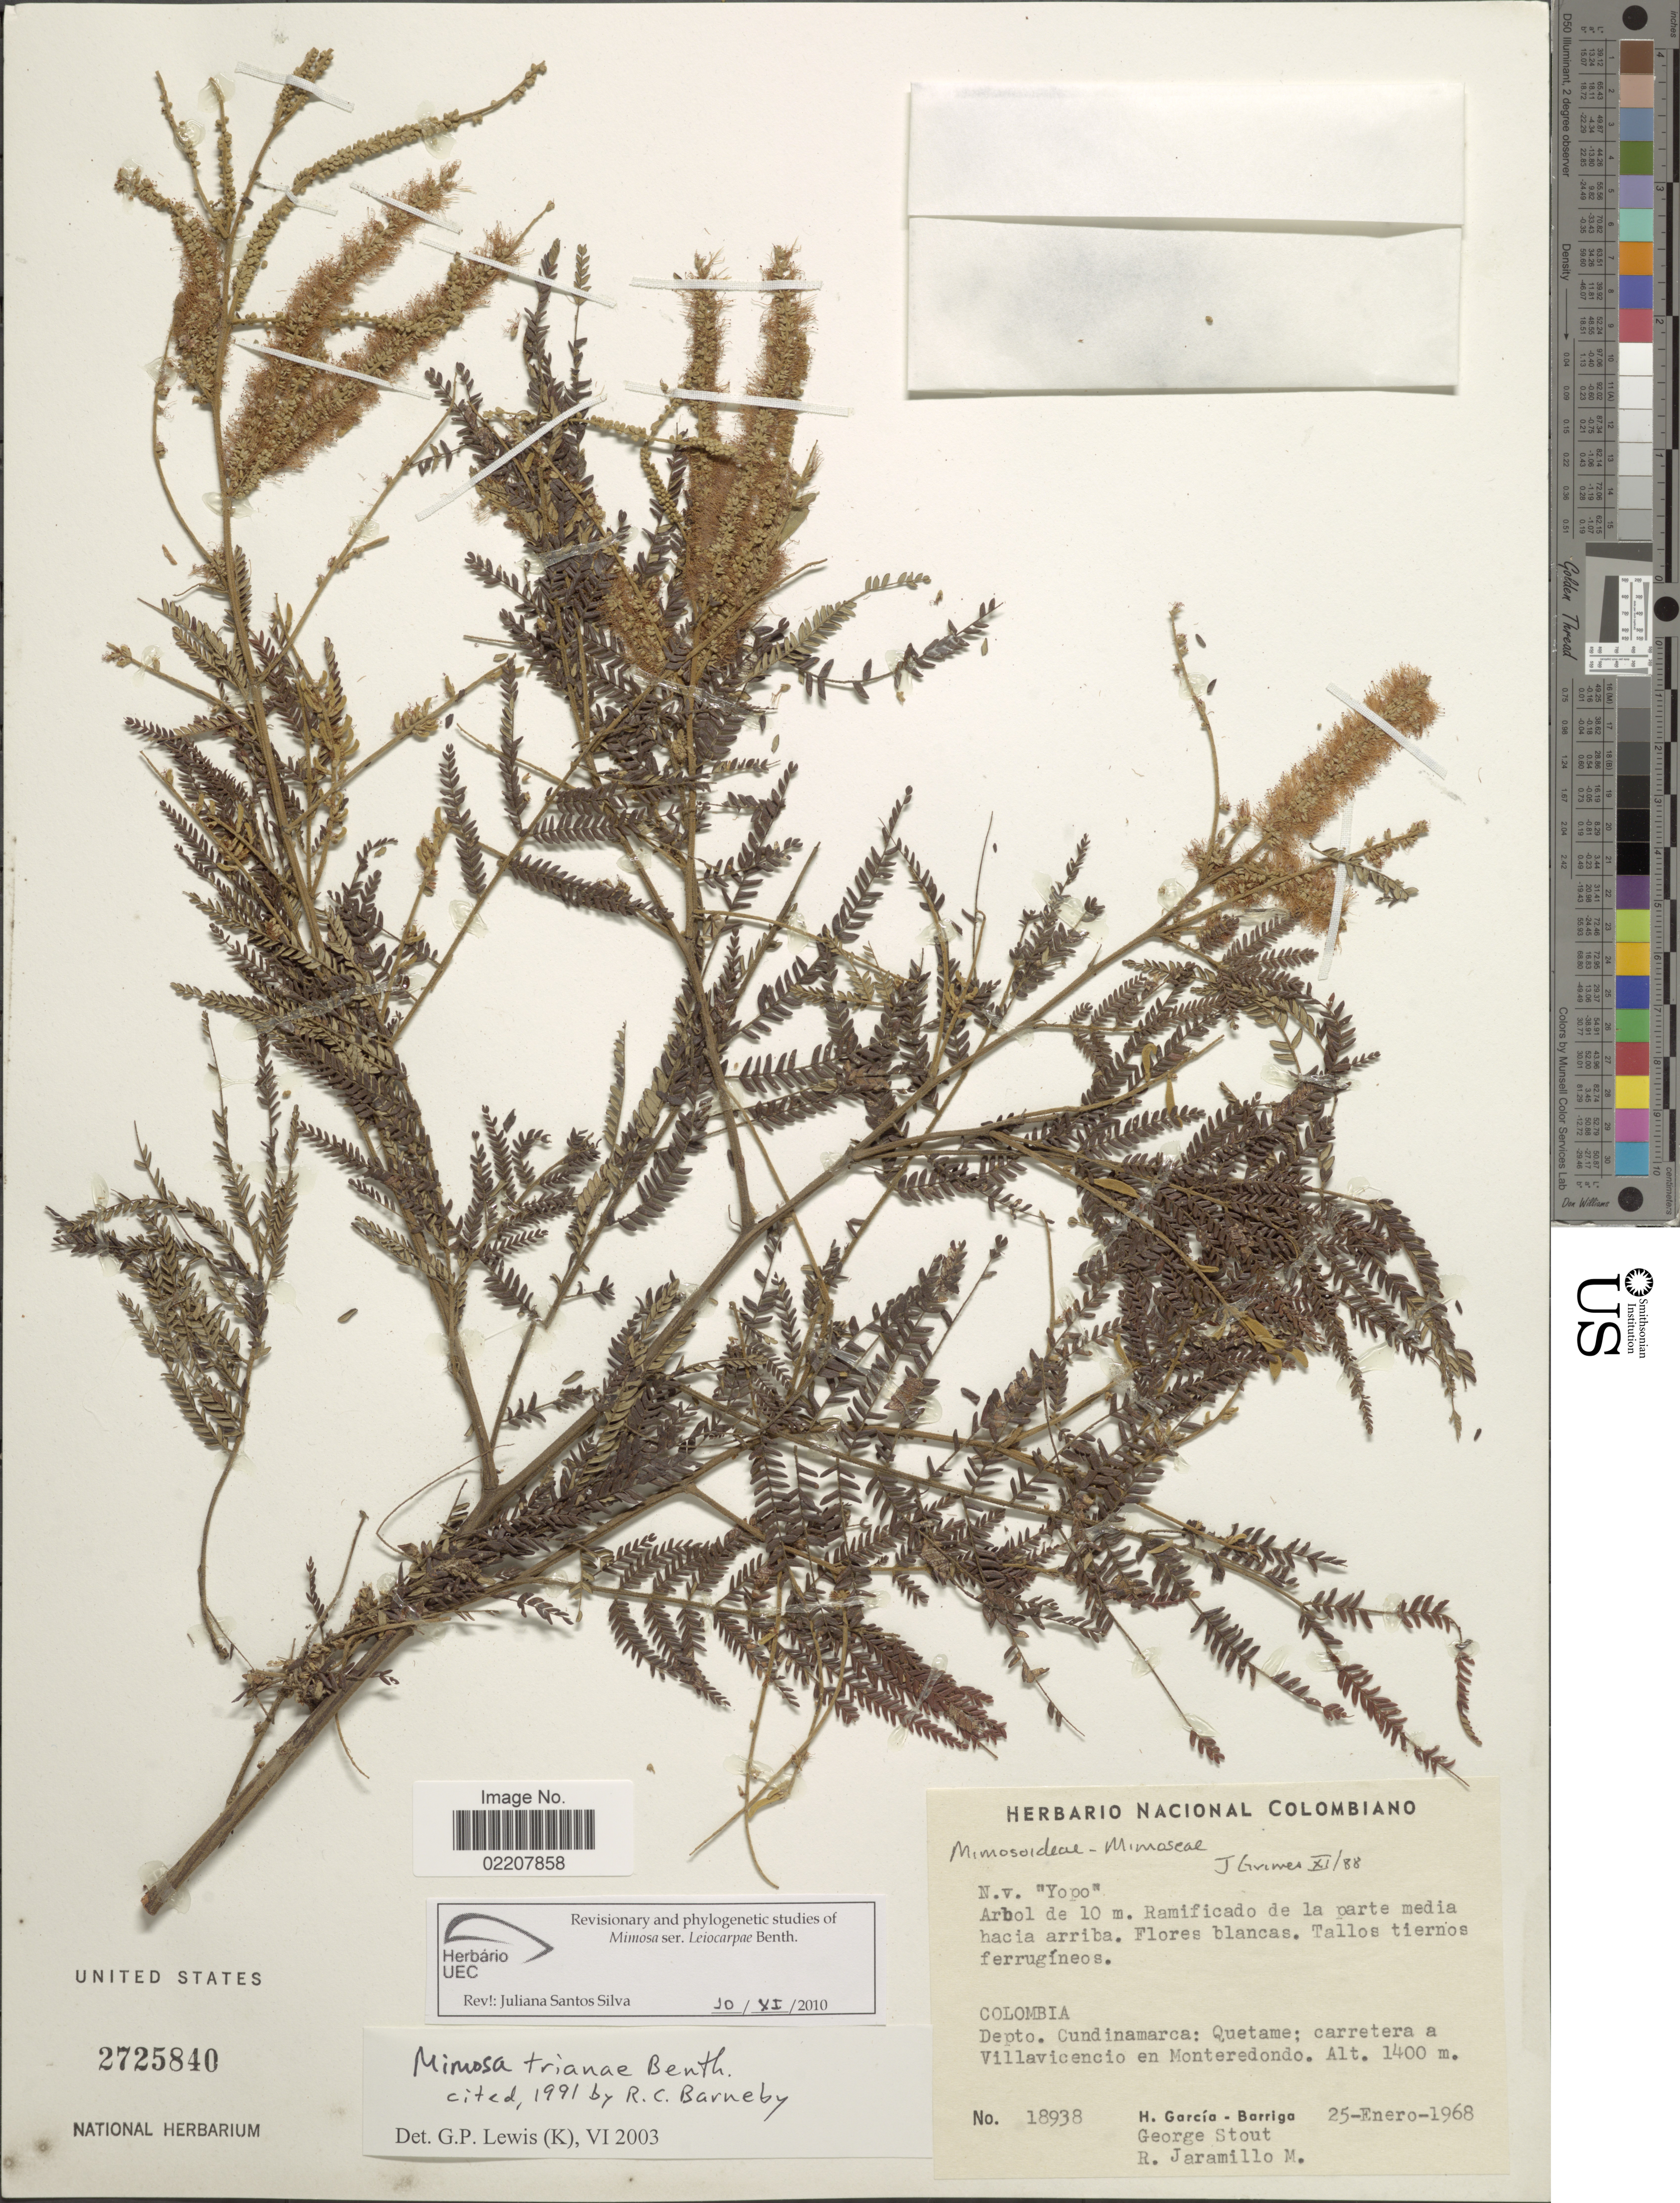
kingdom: Plantae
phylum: Tracheophyta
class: Magnoliopsida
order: Fabales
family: Fabaceae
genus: Mimosa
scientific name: Mimosa trianae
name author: Benth.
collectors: H. García Barriga, G. Stout & R. Jaramillo M.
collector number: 18938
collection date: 1968-01-25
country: Colombia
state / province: Cundinamarca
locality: Depto. Cundinamarca; Quetame; carretera a Villavicencio en Monteredondo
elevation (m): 1400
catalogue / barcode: US 2725840